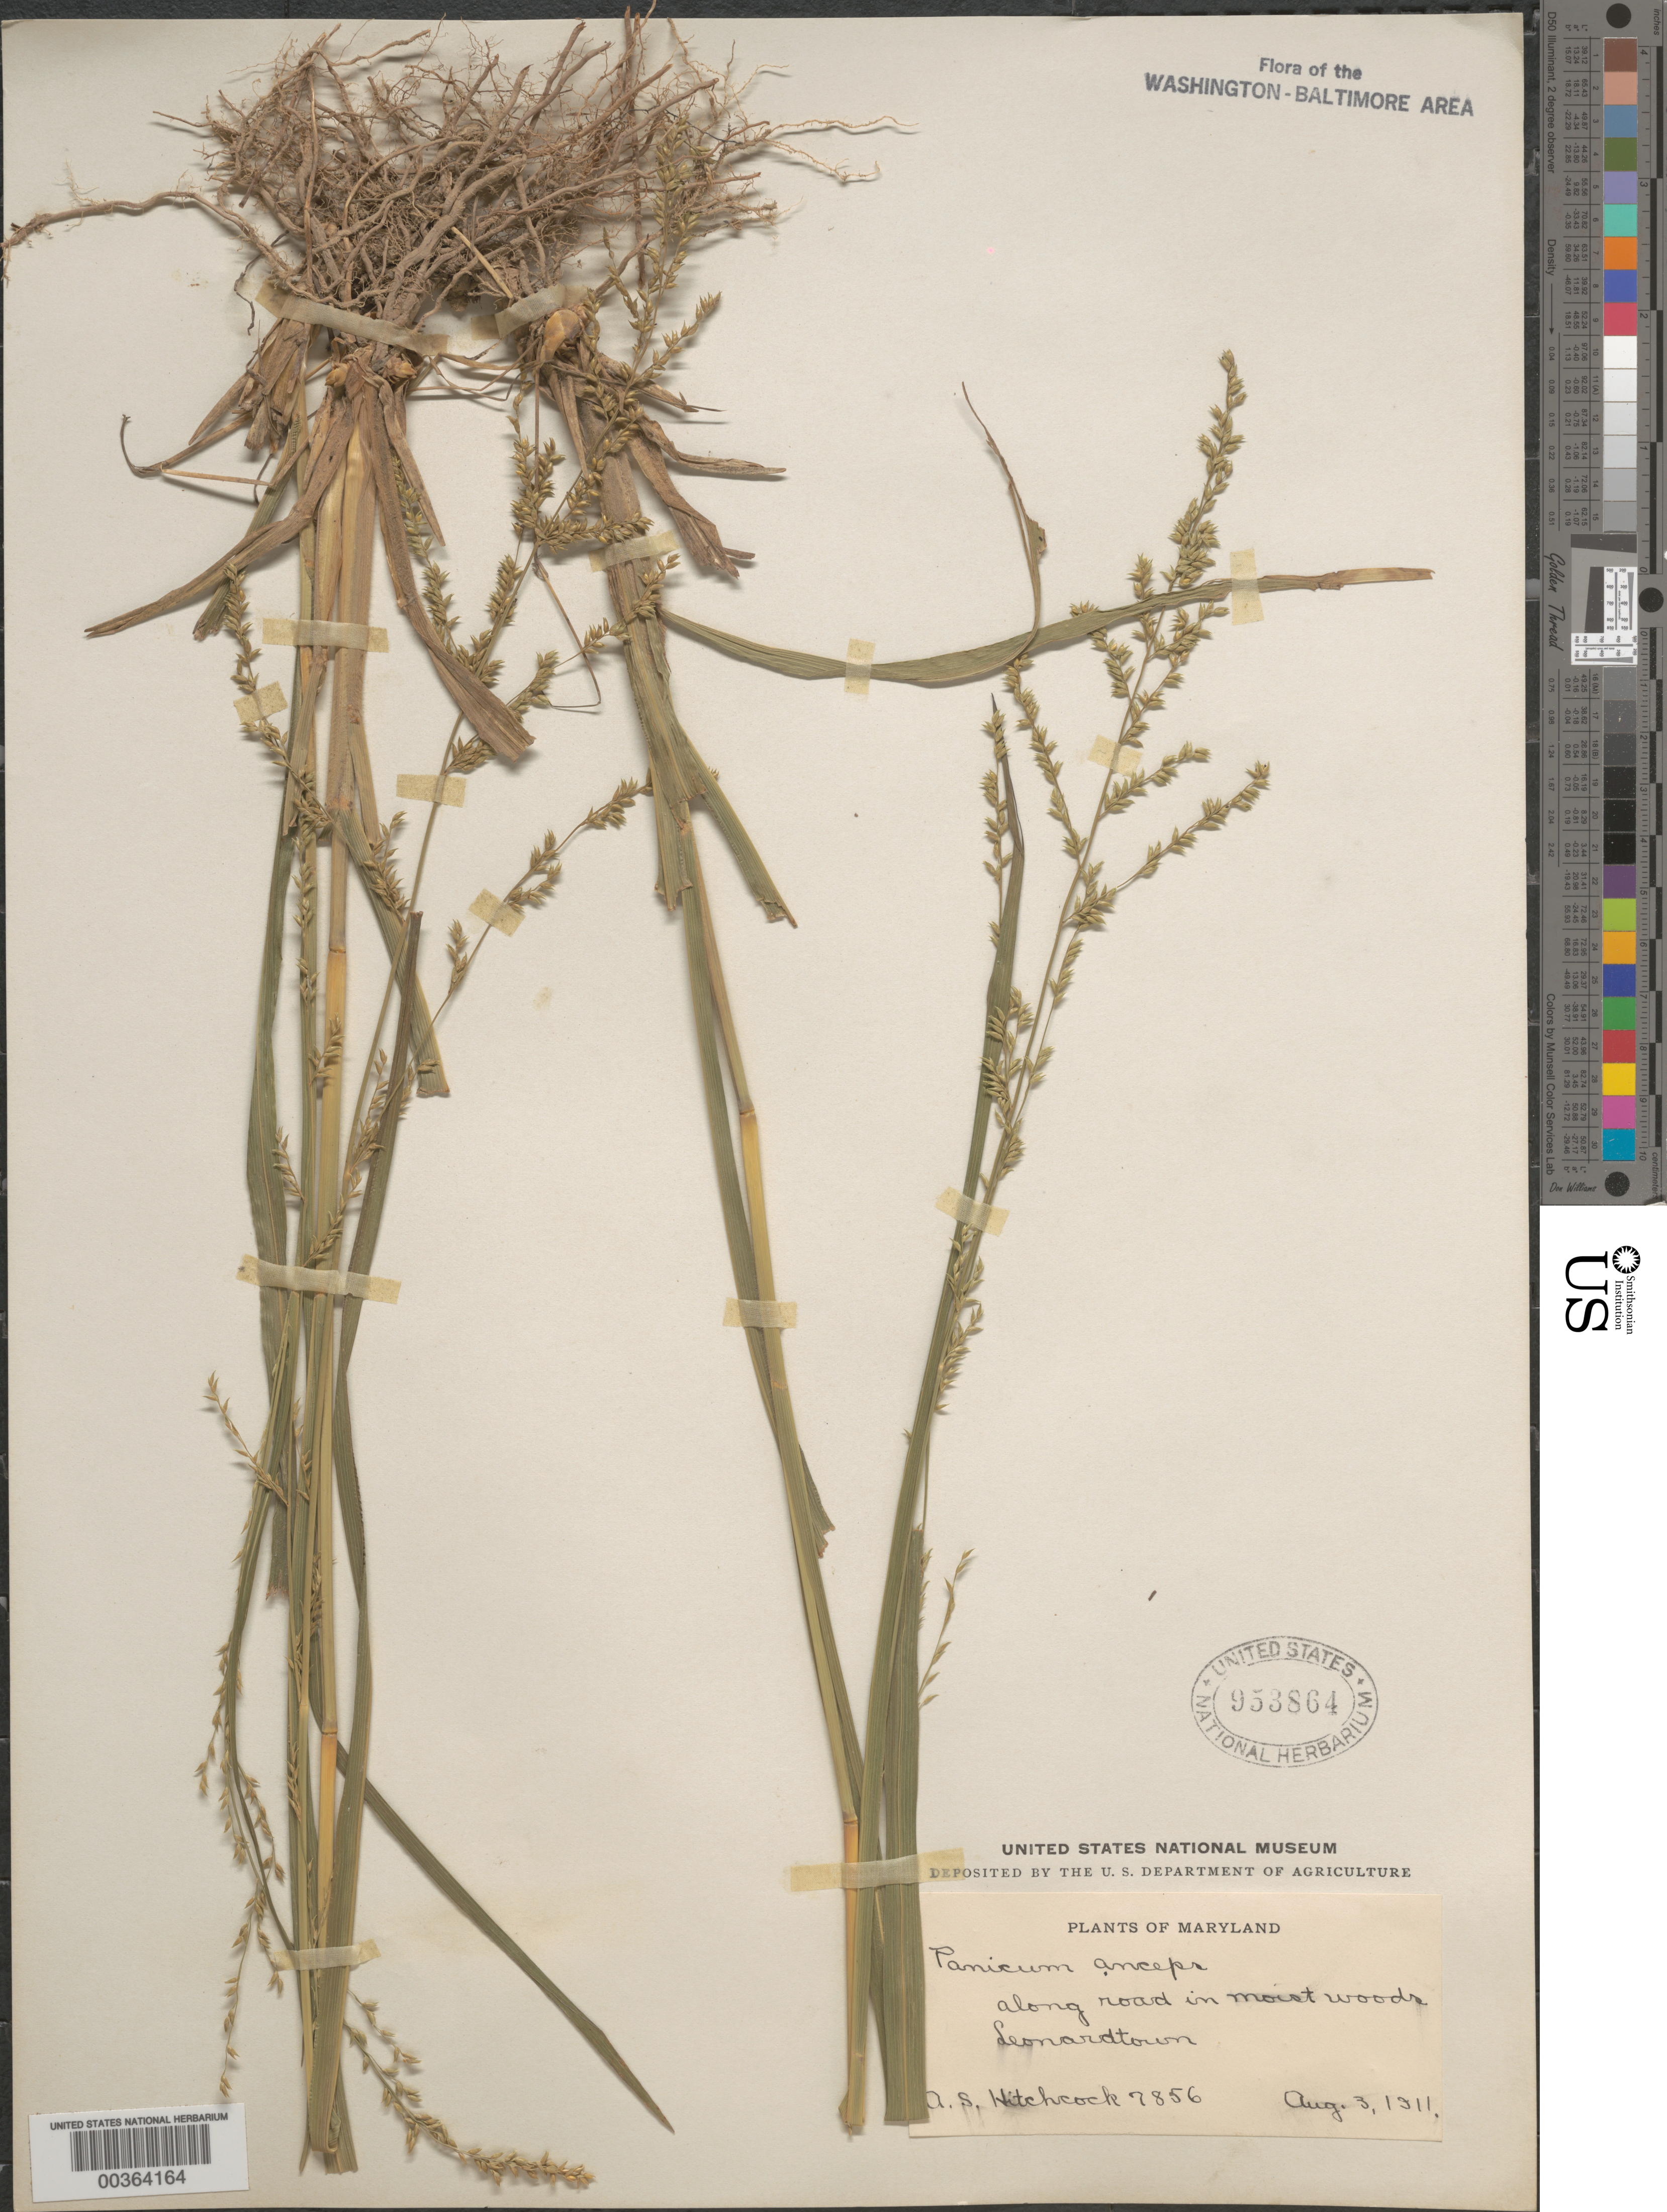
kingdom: Plantae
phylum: Tracheophyta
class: Liliopsida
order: Poales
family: Poaceae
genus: Coleataenia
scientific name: Coleataenia anceps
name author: (Michx.) Soreng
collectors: A. S. Hitchcock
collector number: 7856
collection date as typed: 03 Aug 1911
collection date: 1911-08-03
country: United States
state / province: Maryland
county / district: St. Mary's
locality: Leonardtown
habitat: In moist woods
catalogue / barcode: US 953864